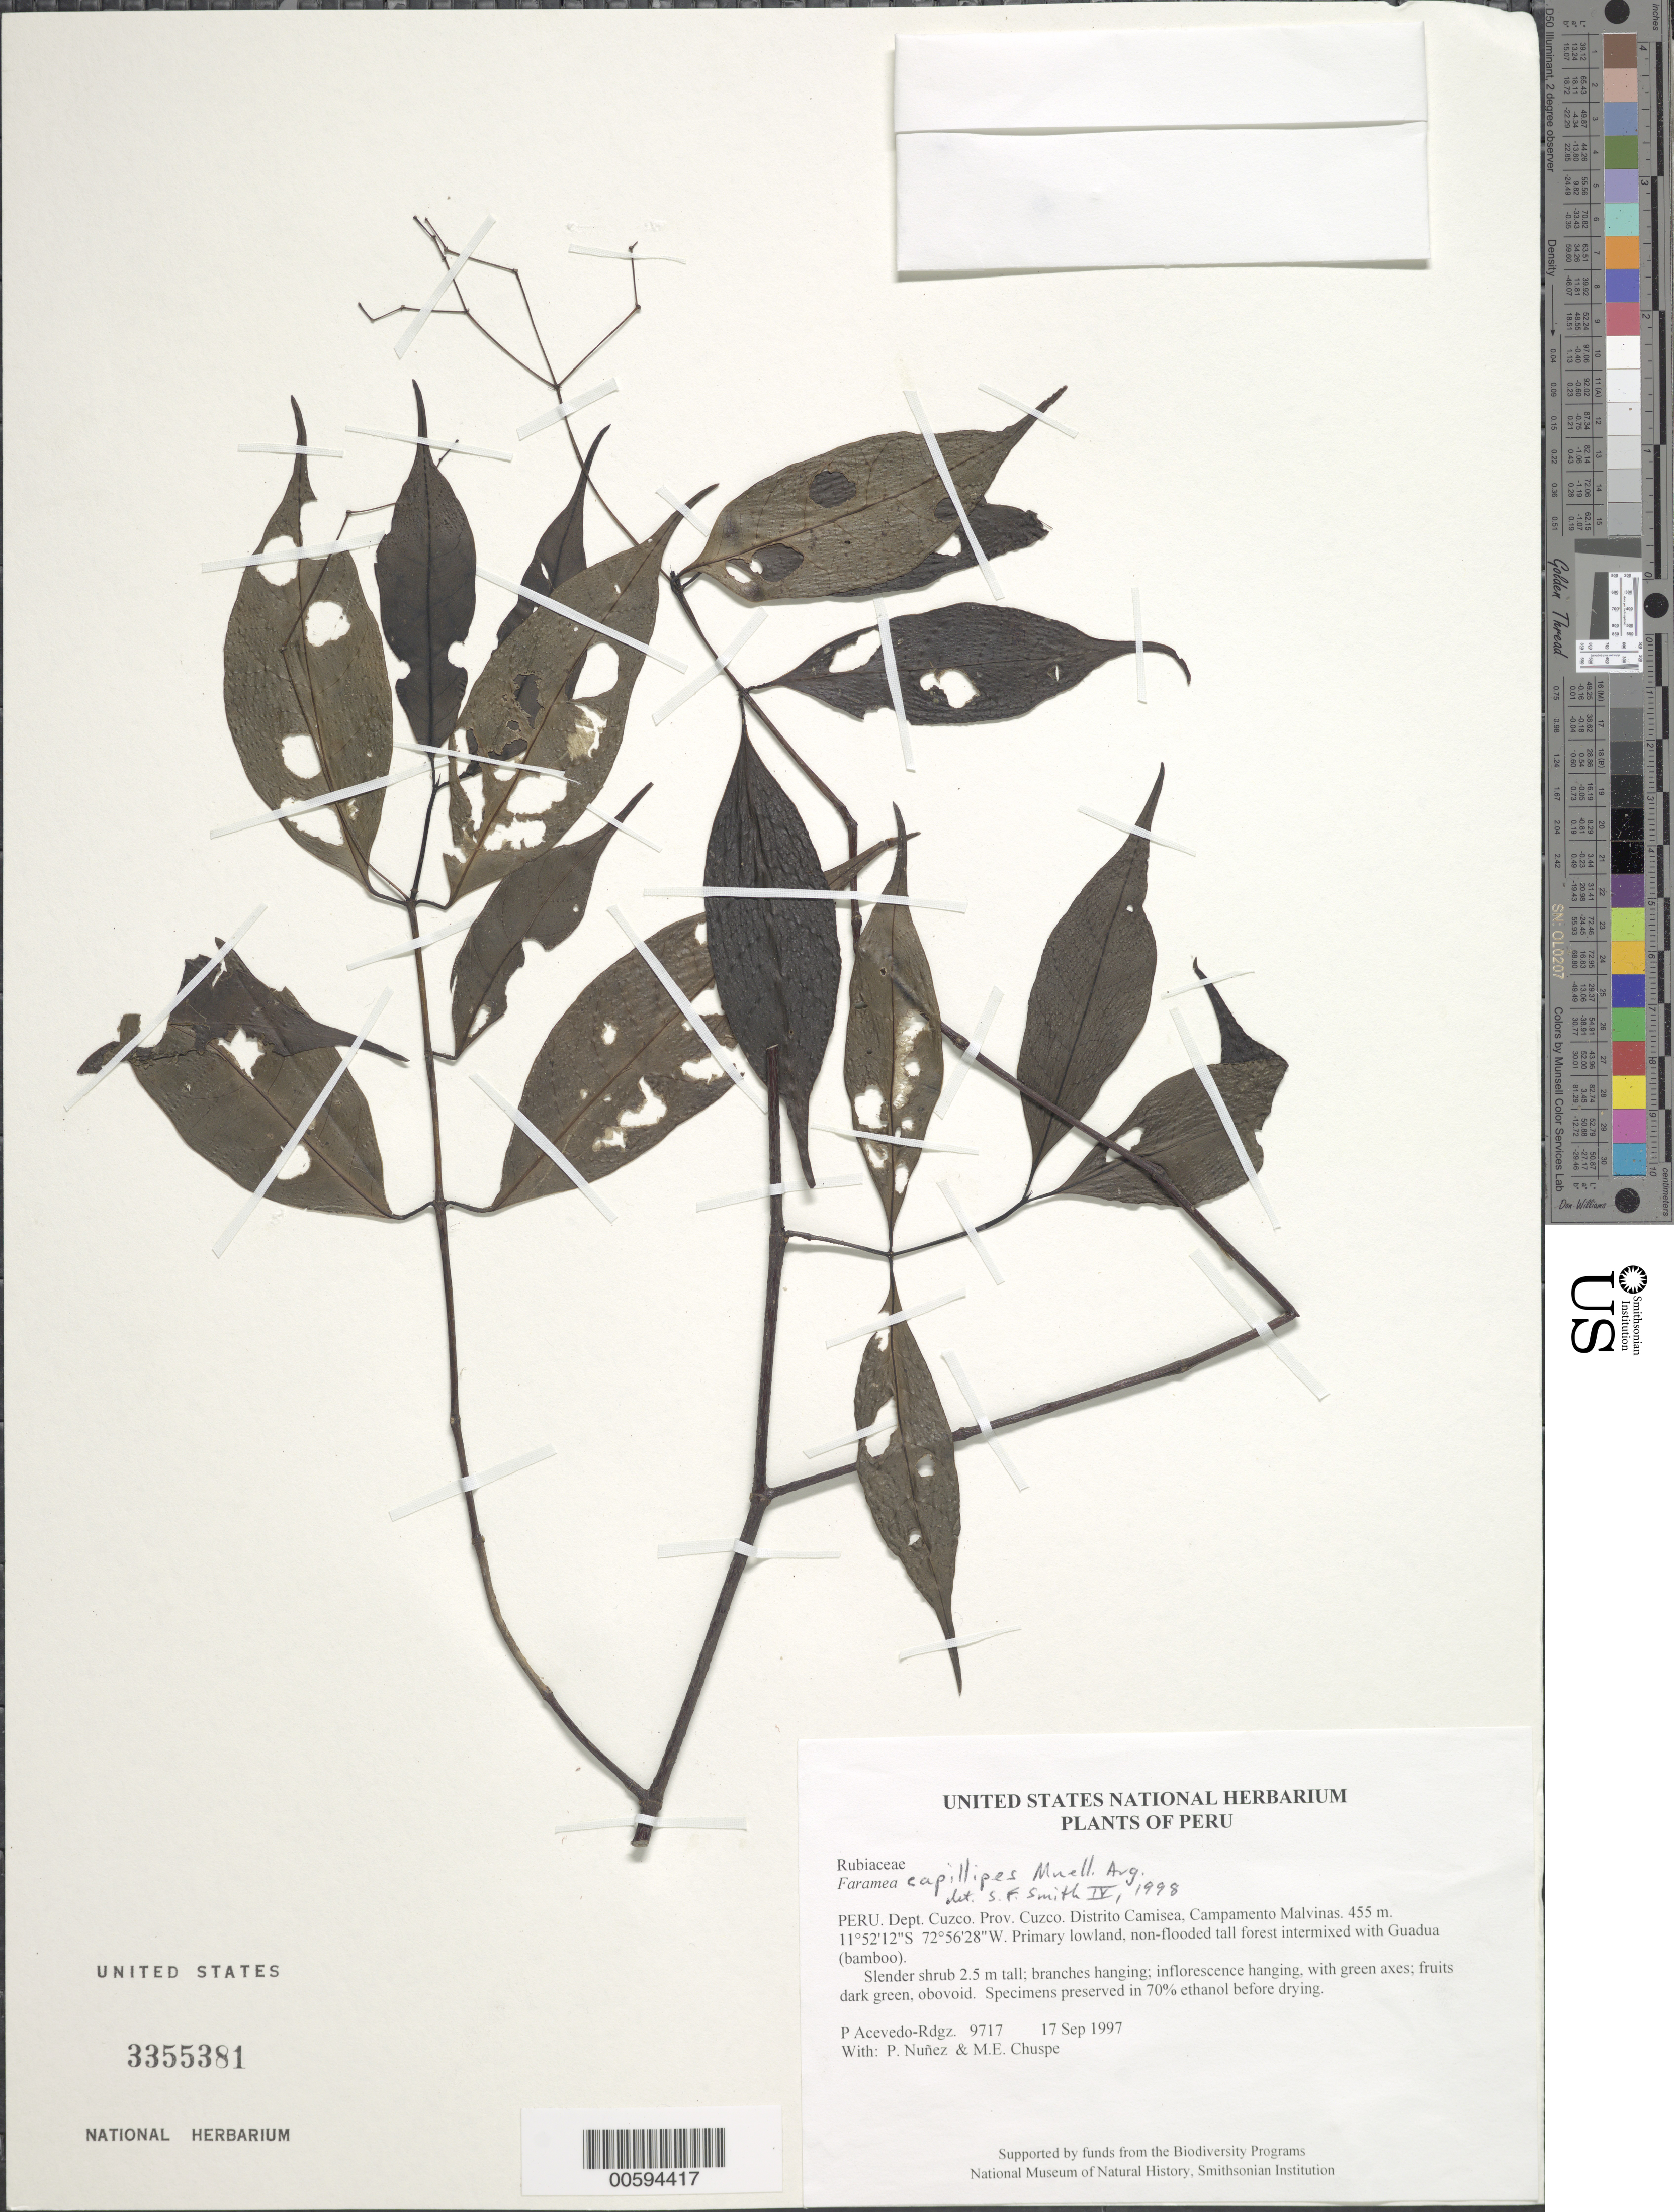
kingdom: Plantae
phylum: Tracheophyta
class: Magnoliopsida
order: Gentianales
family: Rubiaceae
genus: Faramea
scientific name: Faramea capillipes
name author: Müll. Arg.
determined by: Smith, Stephen F., (US), NMNH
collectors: P. Acevedo-Rodr., P. Nuñez V. & M. Chuspe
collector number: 9717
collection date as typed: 17 Sep 1997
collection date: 1997-09-17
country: Peru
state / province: Cusco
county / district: Cusco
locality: Distrito Camisea, Campamento Malvinas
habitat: Primary lowland, non-flooded tall forest intermixed with Guadua (bamboo).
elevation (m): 455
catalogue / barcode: US 3355381